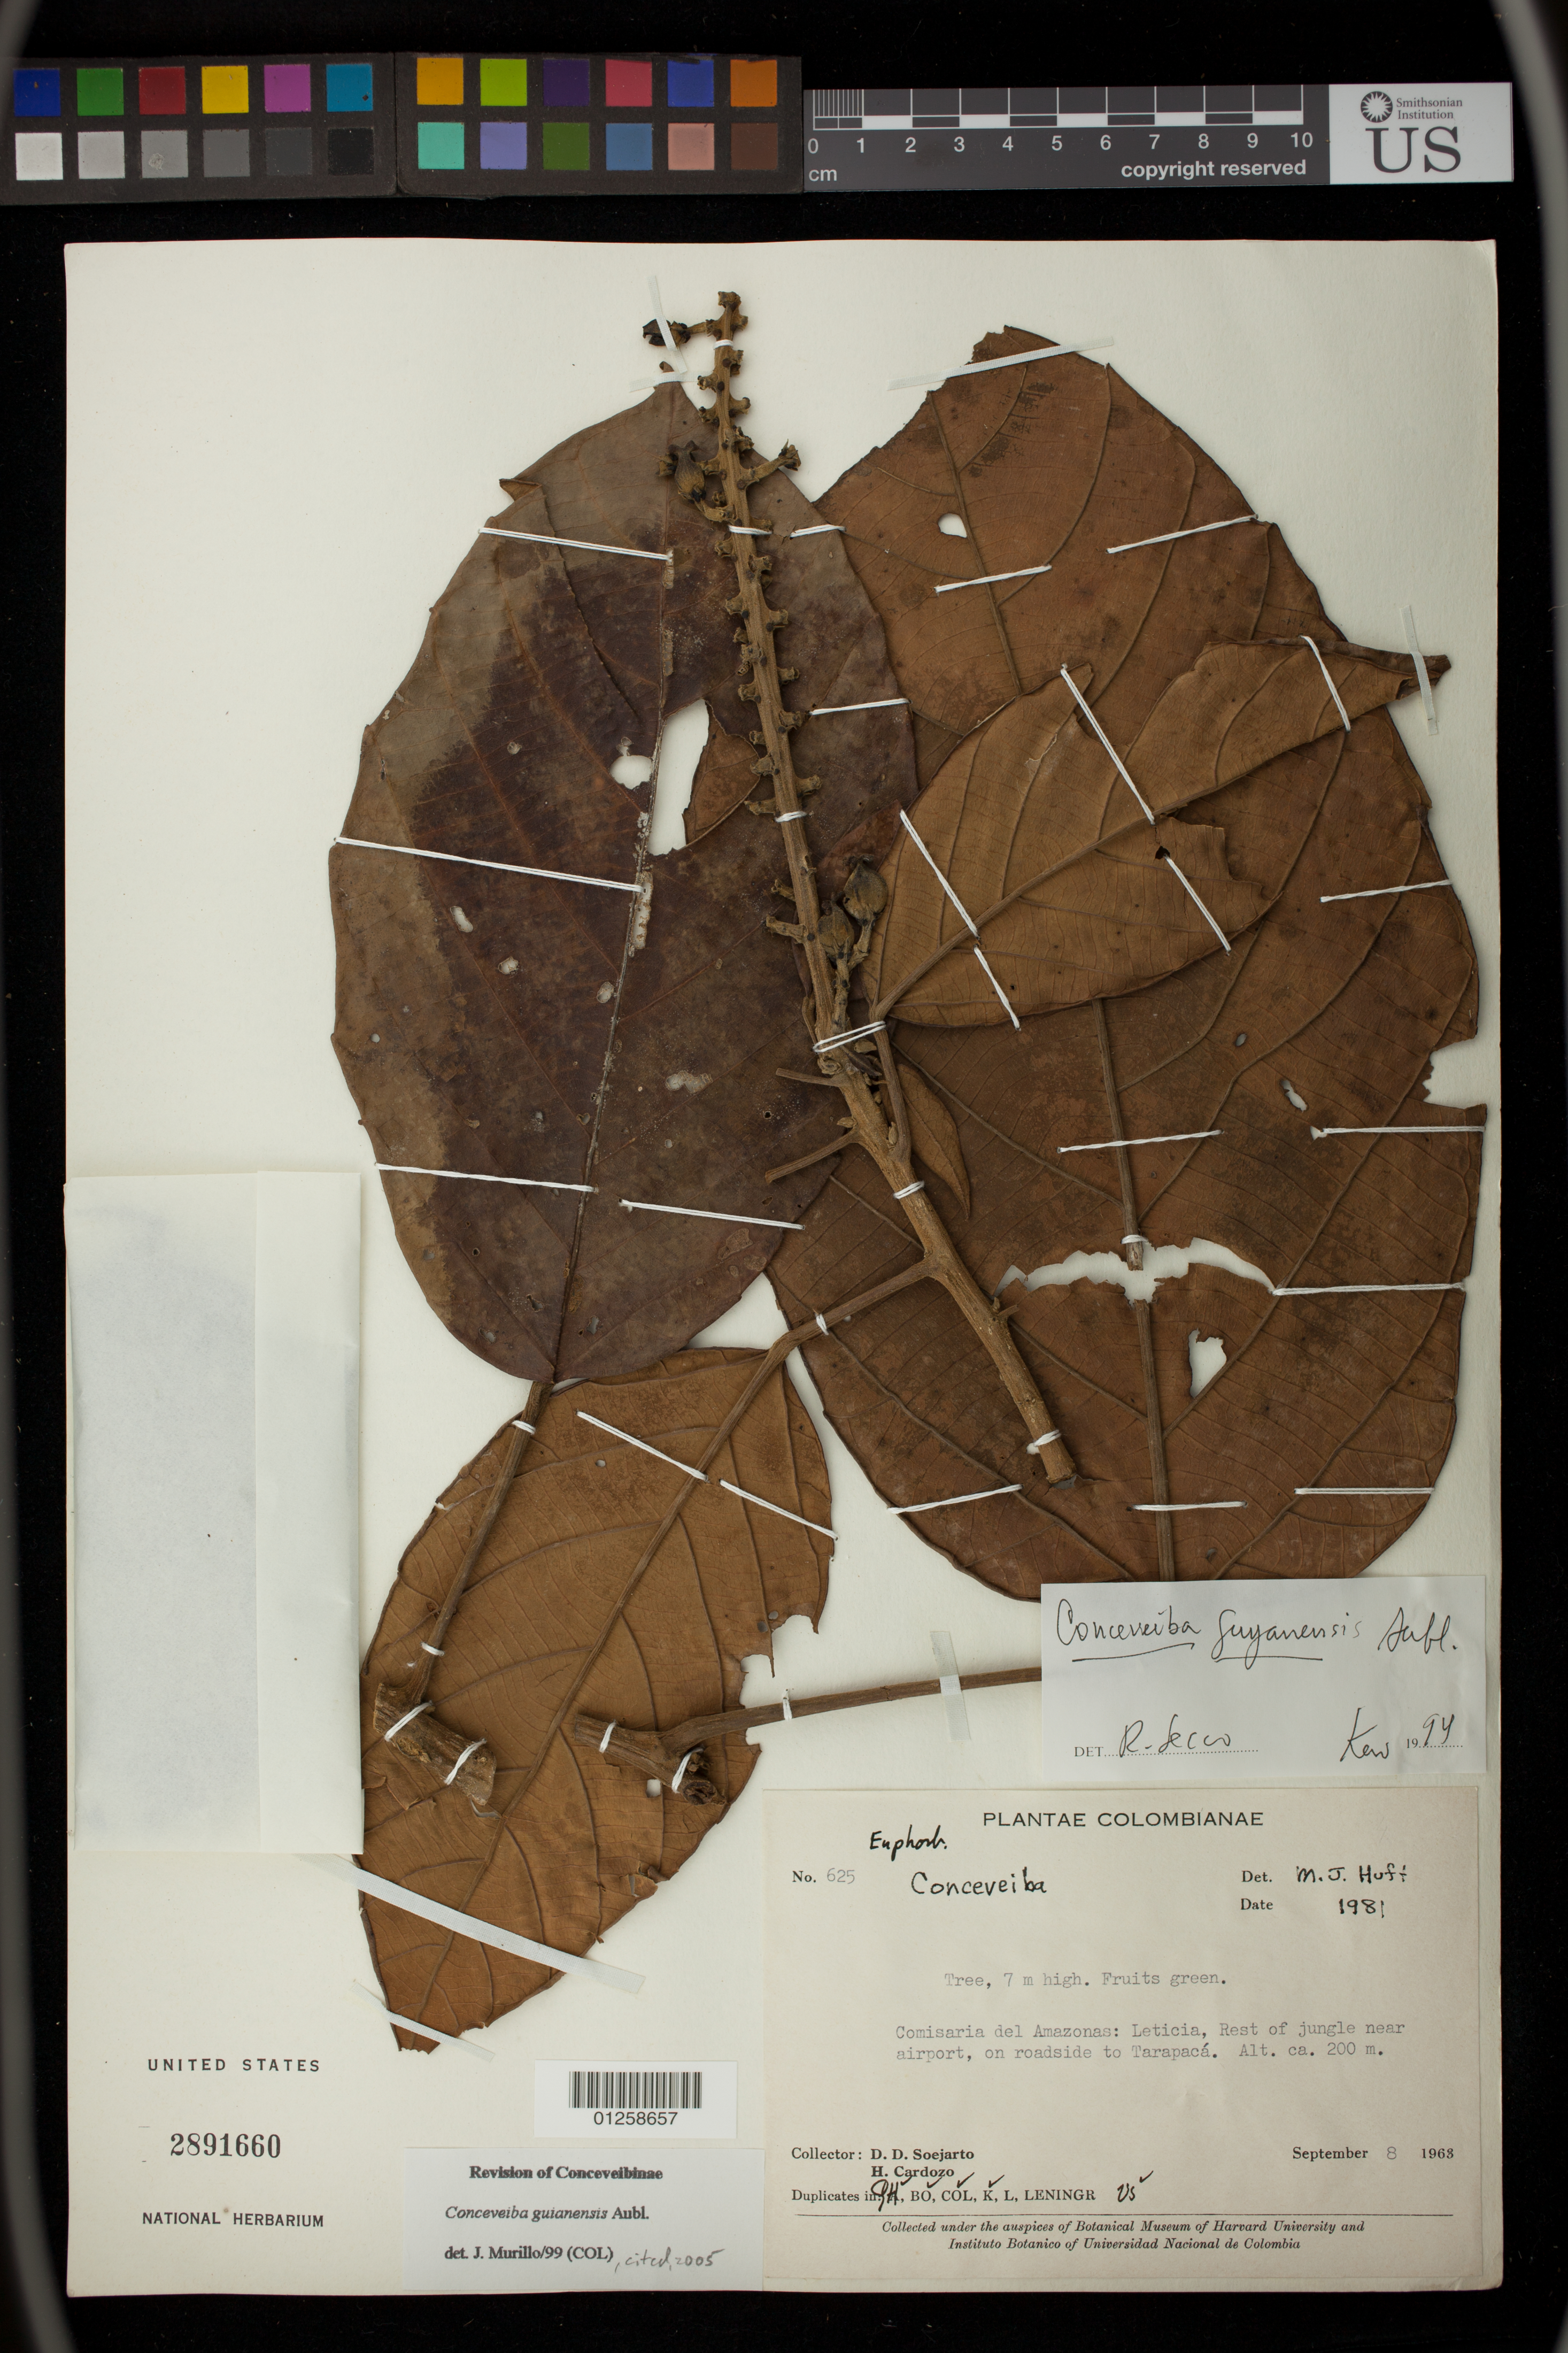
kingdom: Plantae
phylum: Tracheophyta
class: Magnoliopsida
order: Malpighiales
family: Euphorbiaceae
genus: Conceveiba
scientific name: Conceveiba guianensis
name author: Aubl.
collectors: D. D. Soejarto & H. Cardozo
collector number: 625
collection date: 1963-09-08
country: Colombia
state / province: Amazônas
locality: Leticia, Rest of jungle near airport, on roadside to Tarapaca.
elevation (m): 200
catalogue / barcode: US 2891660